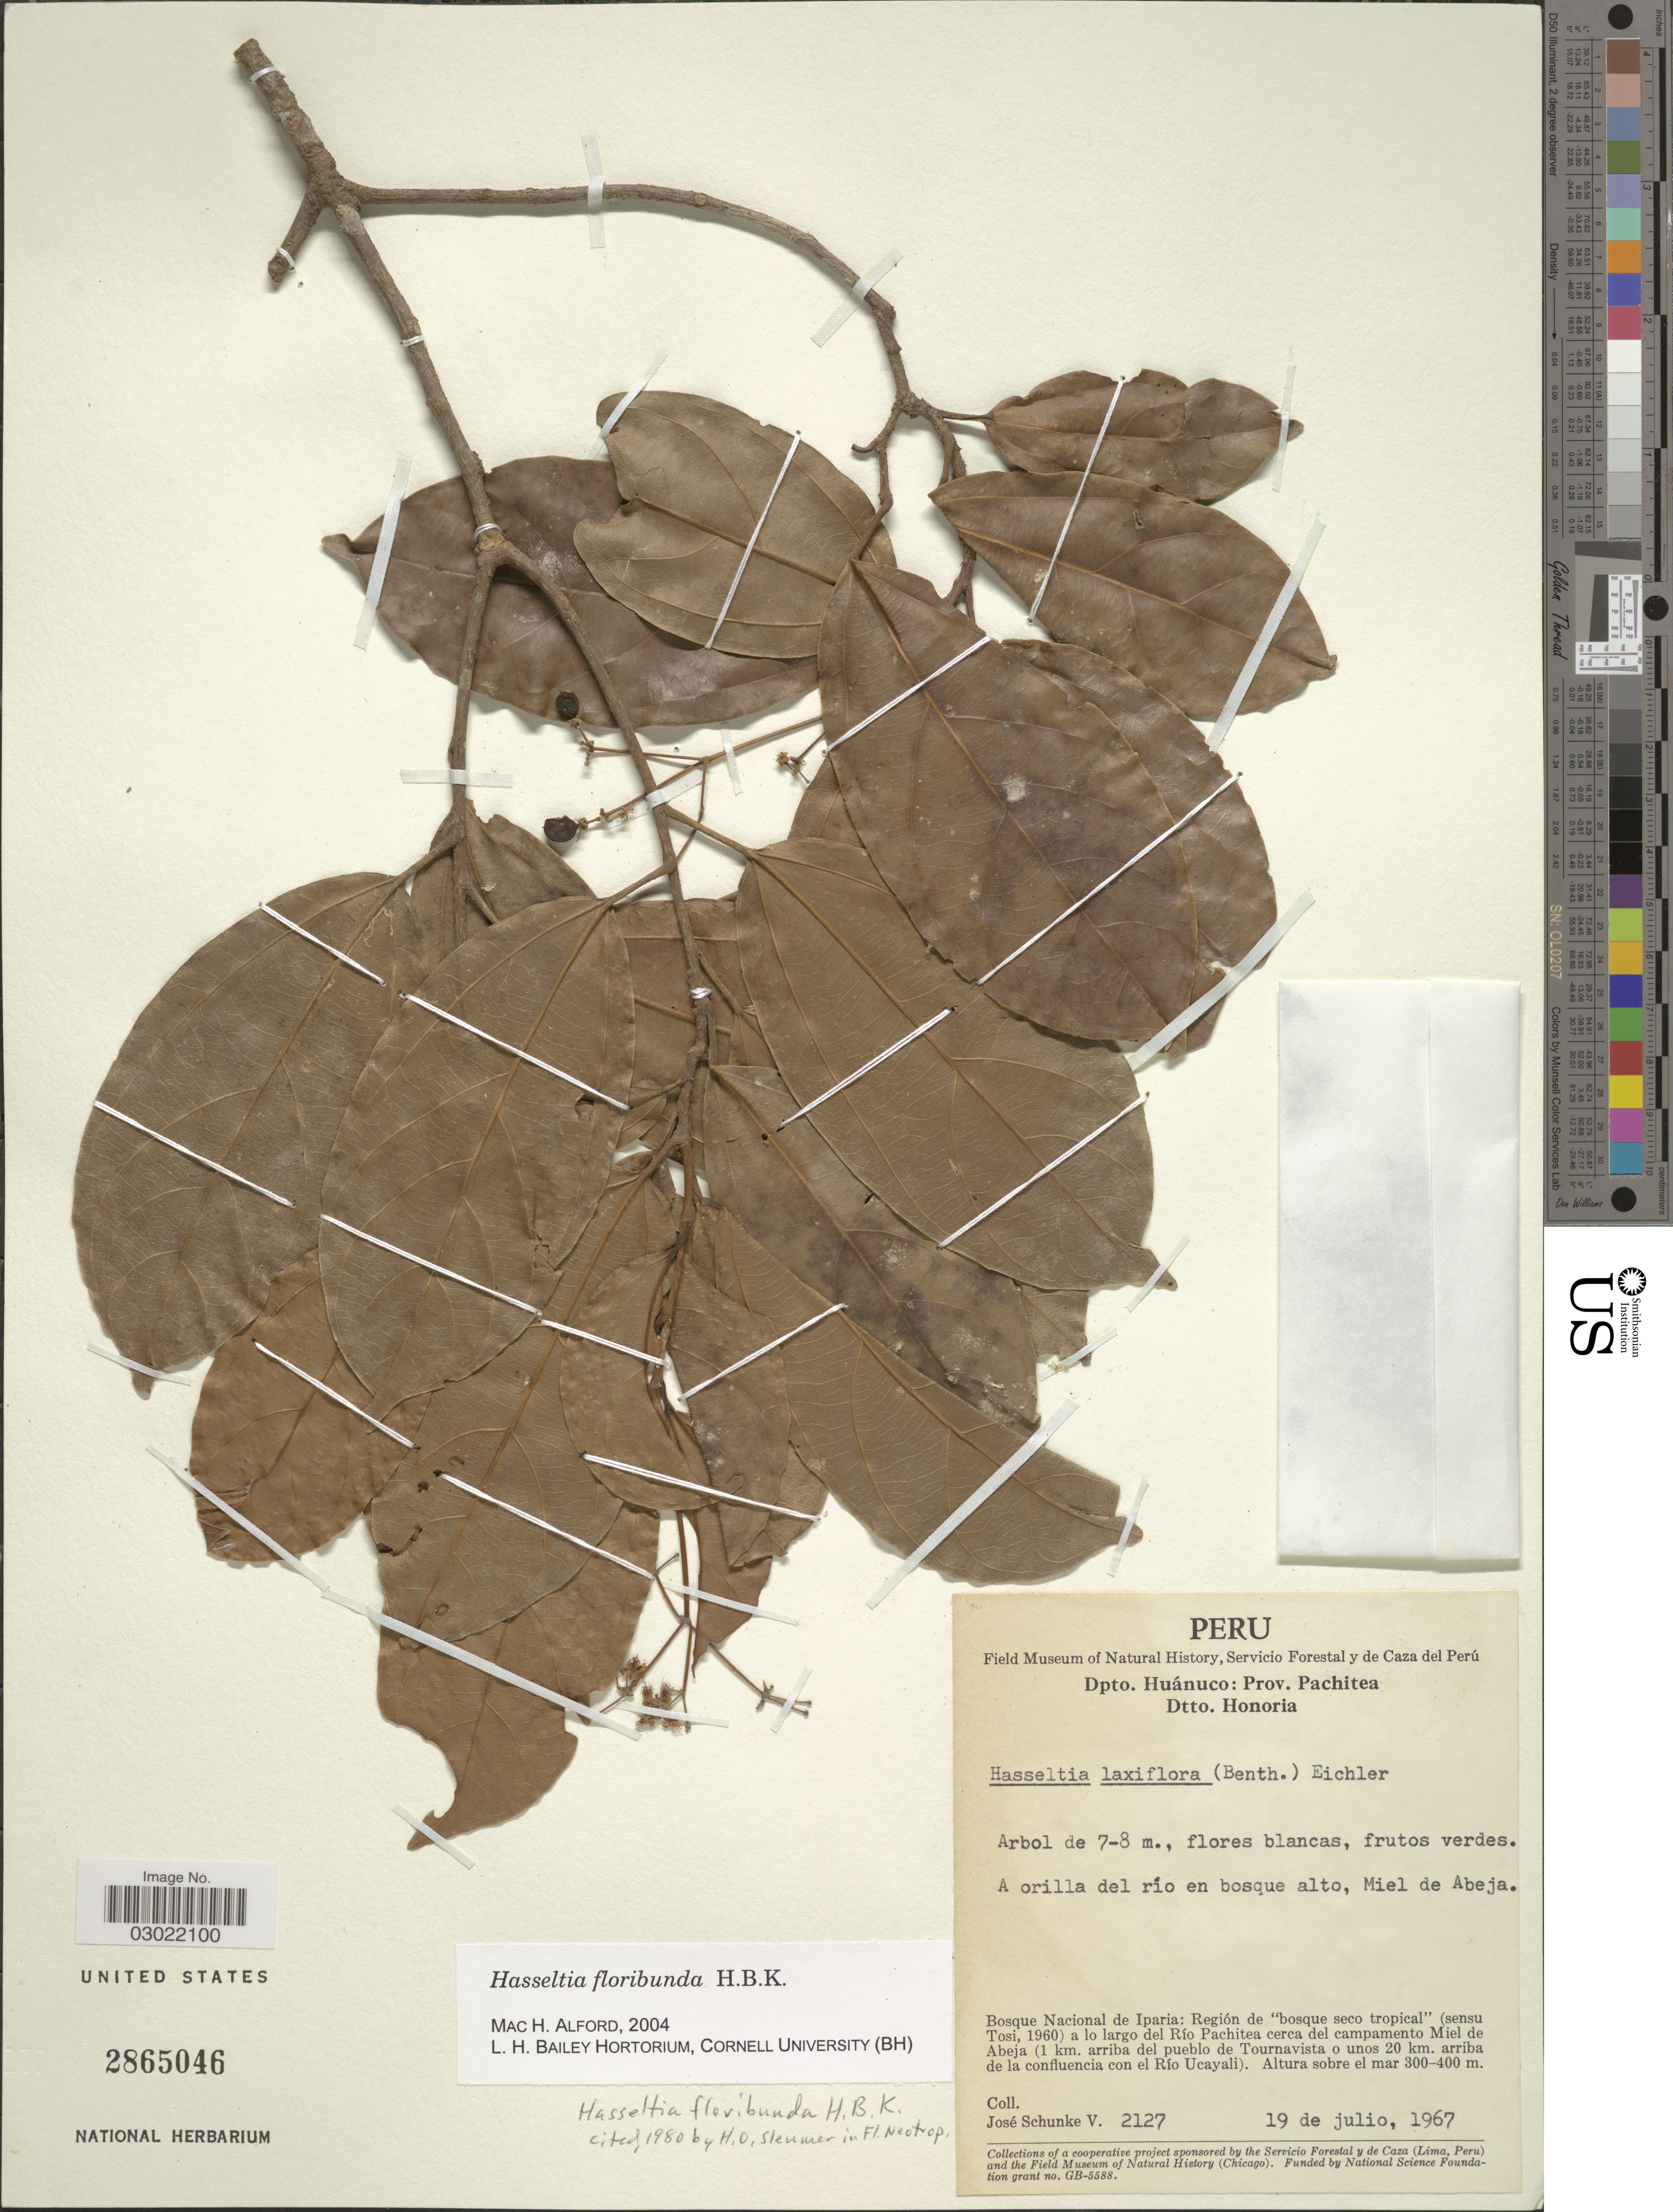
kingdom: Plantae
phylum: Tracheophyta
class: Magnoliopsida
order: Malpighiales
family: Salicaceae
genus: Hasseltia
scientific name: Hasseltia floribunda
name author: Kunth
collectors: J. Schunke Vigo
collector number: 2127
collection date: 1967-07-19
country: Peru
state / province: Huánuco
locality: Prov. Pachitea. Dtto. Honoria. A orilla del río en bosque alto, Miel de Abeja. Bosque Nacional de Iparia: Región de "bosque seco tropical" (sensu Tosi, 1960) a lo largo del Río Pachitea cerca del campamento Miel de Abeja (1 km. arriba del pueblo de Tournavista o unos 20 km. arriba de la confluencia con el Río Ucayali).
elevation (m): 300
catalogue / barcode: US 2865046